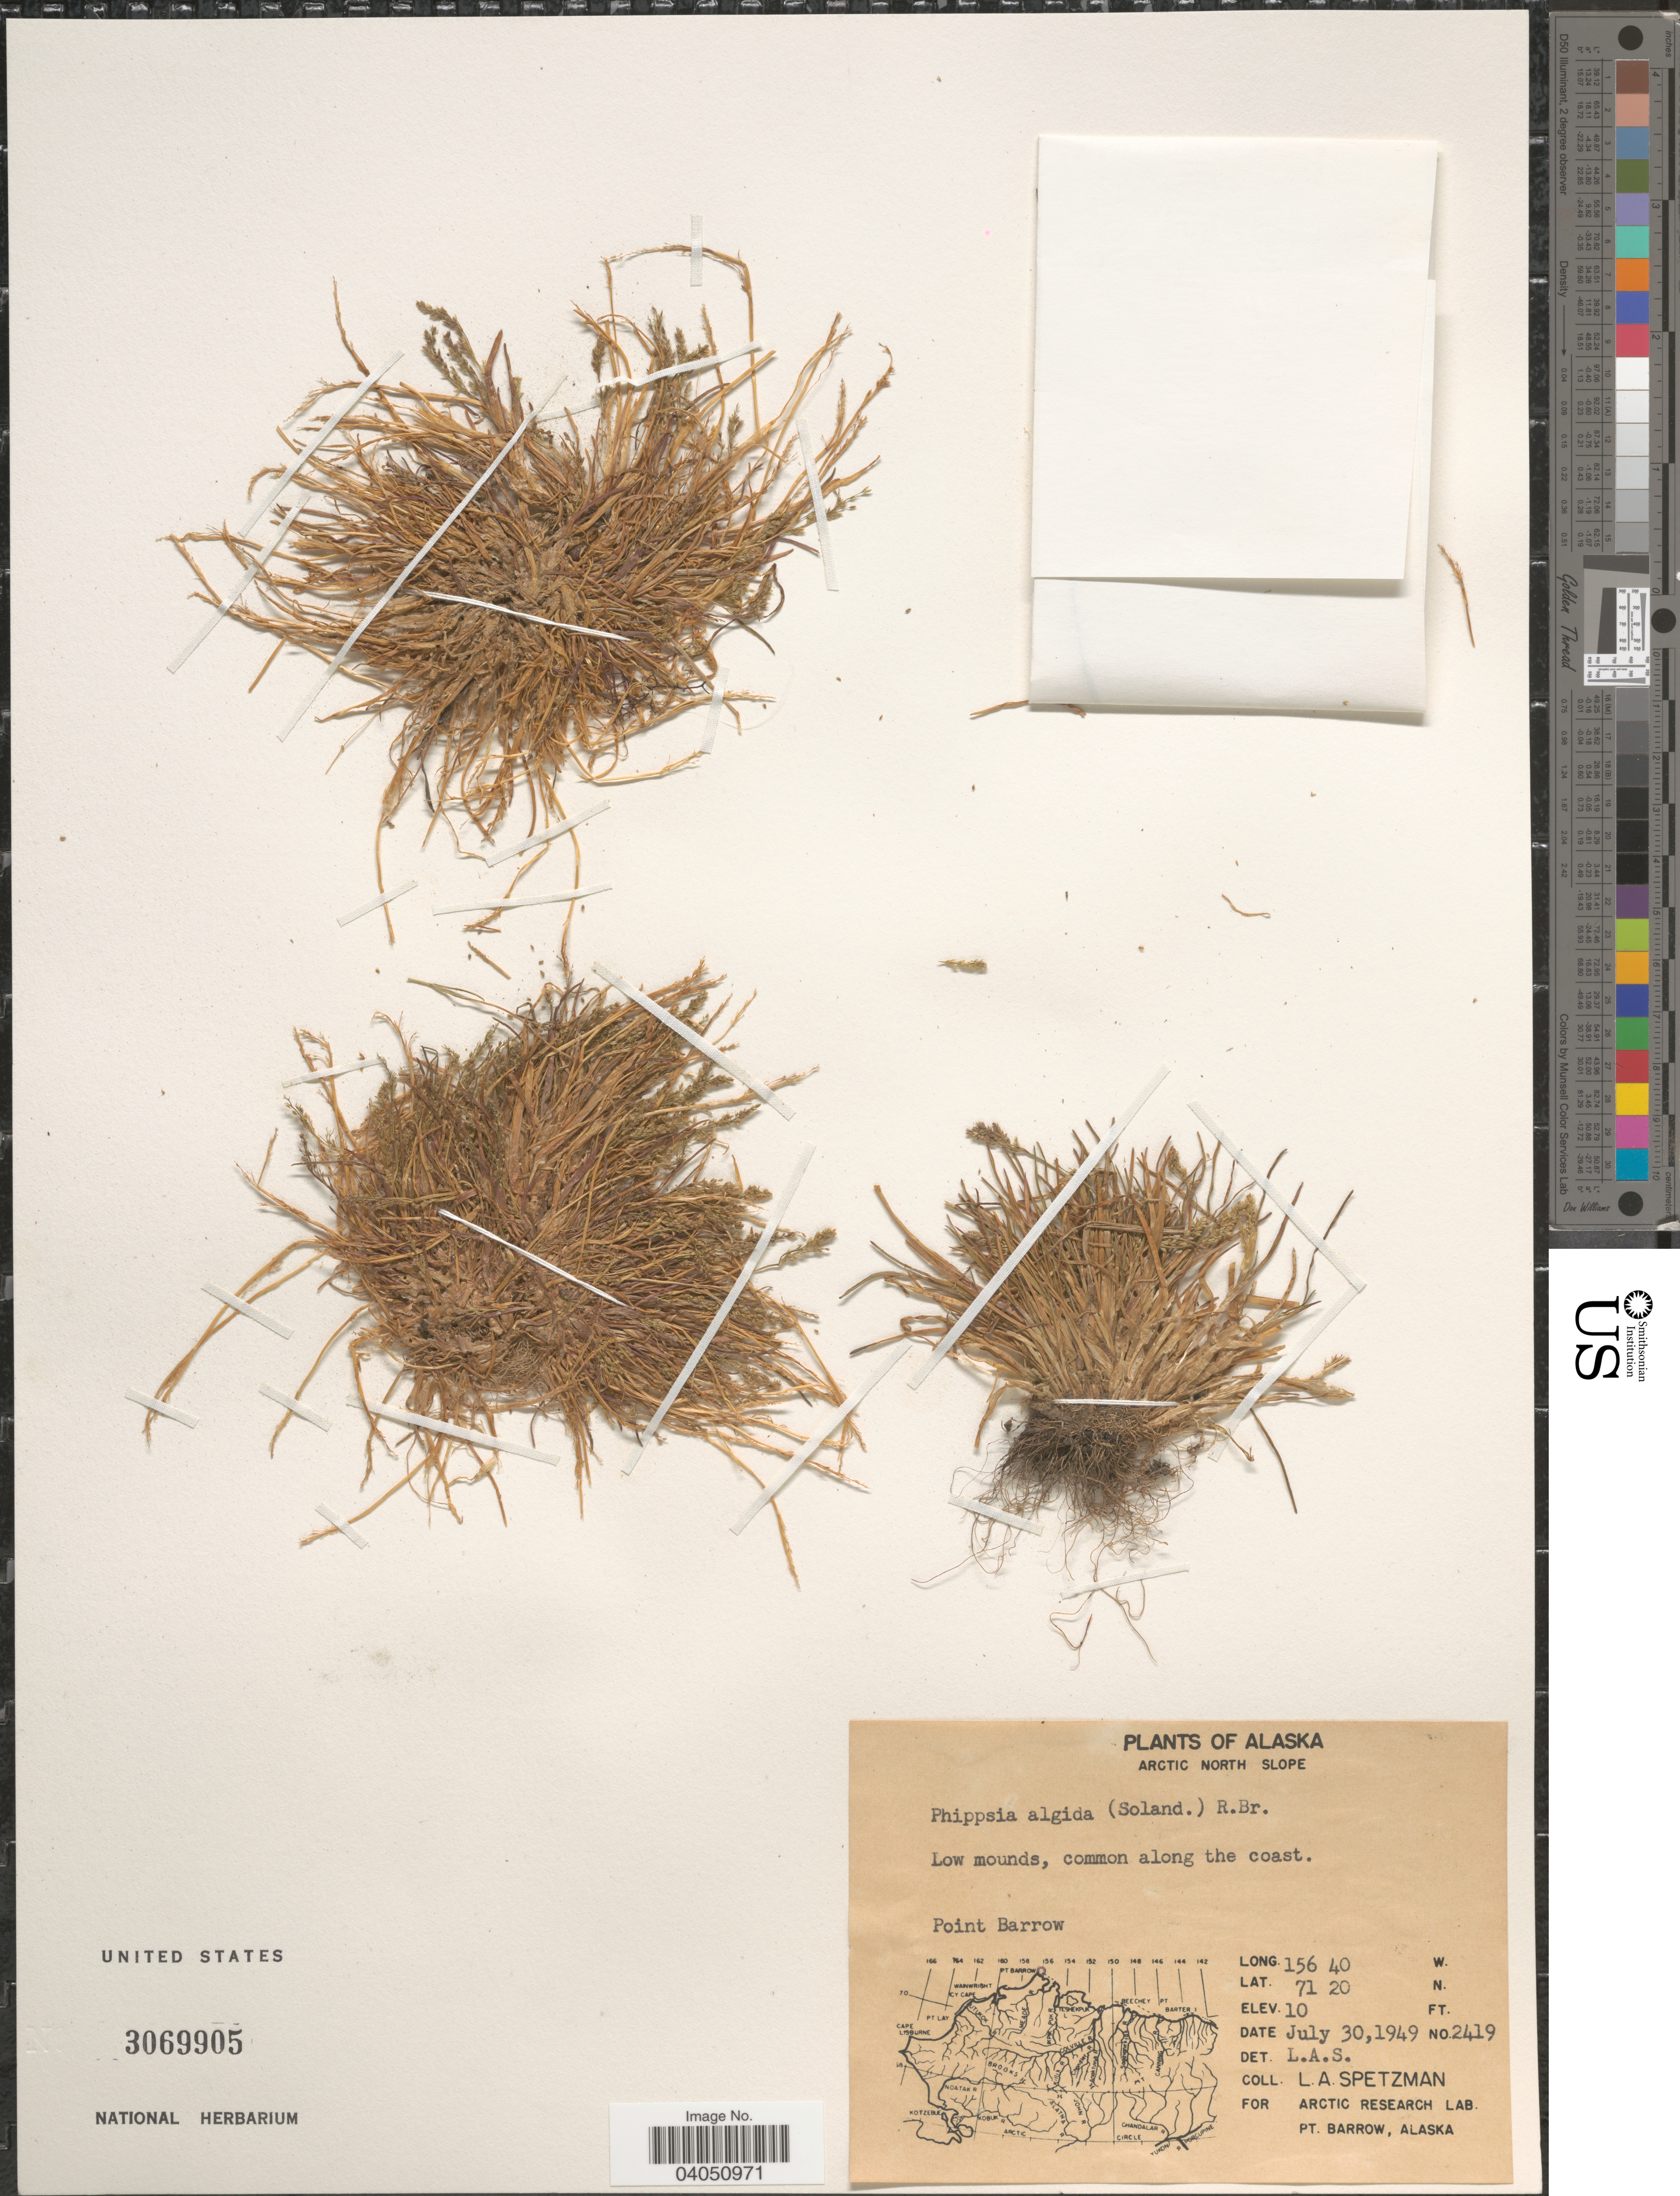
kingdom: Plantae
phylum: Tracheophyta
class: Liliopsida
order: Poales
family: Poaceae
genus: Phippsia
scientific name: Phippsia algida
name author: (Sol.) R. Br.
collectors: L. Spetzman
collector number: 2419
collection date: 1949-07-30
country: United States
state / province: Alaska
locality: Arctic North Slope. Along the coast. Point Barrow.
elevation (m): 3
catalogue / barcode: US 3069905